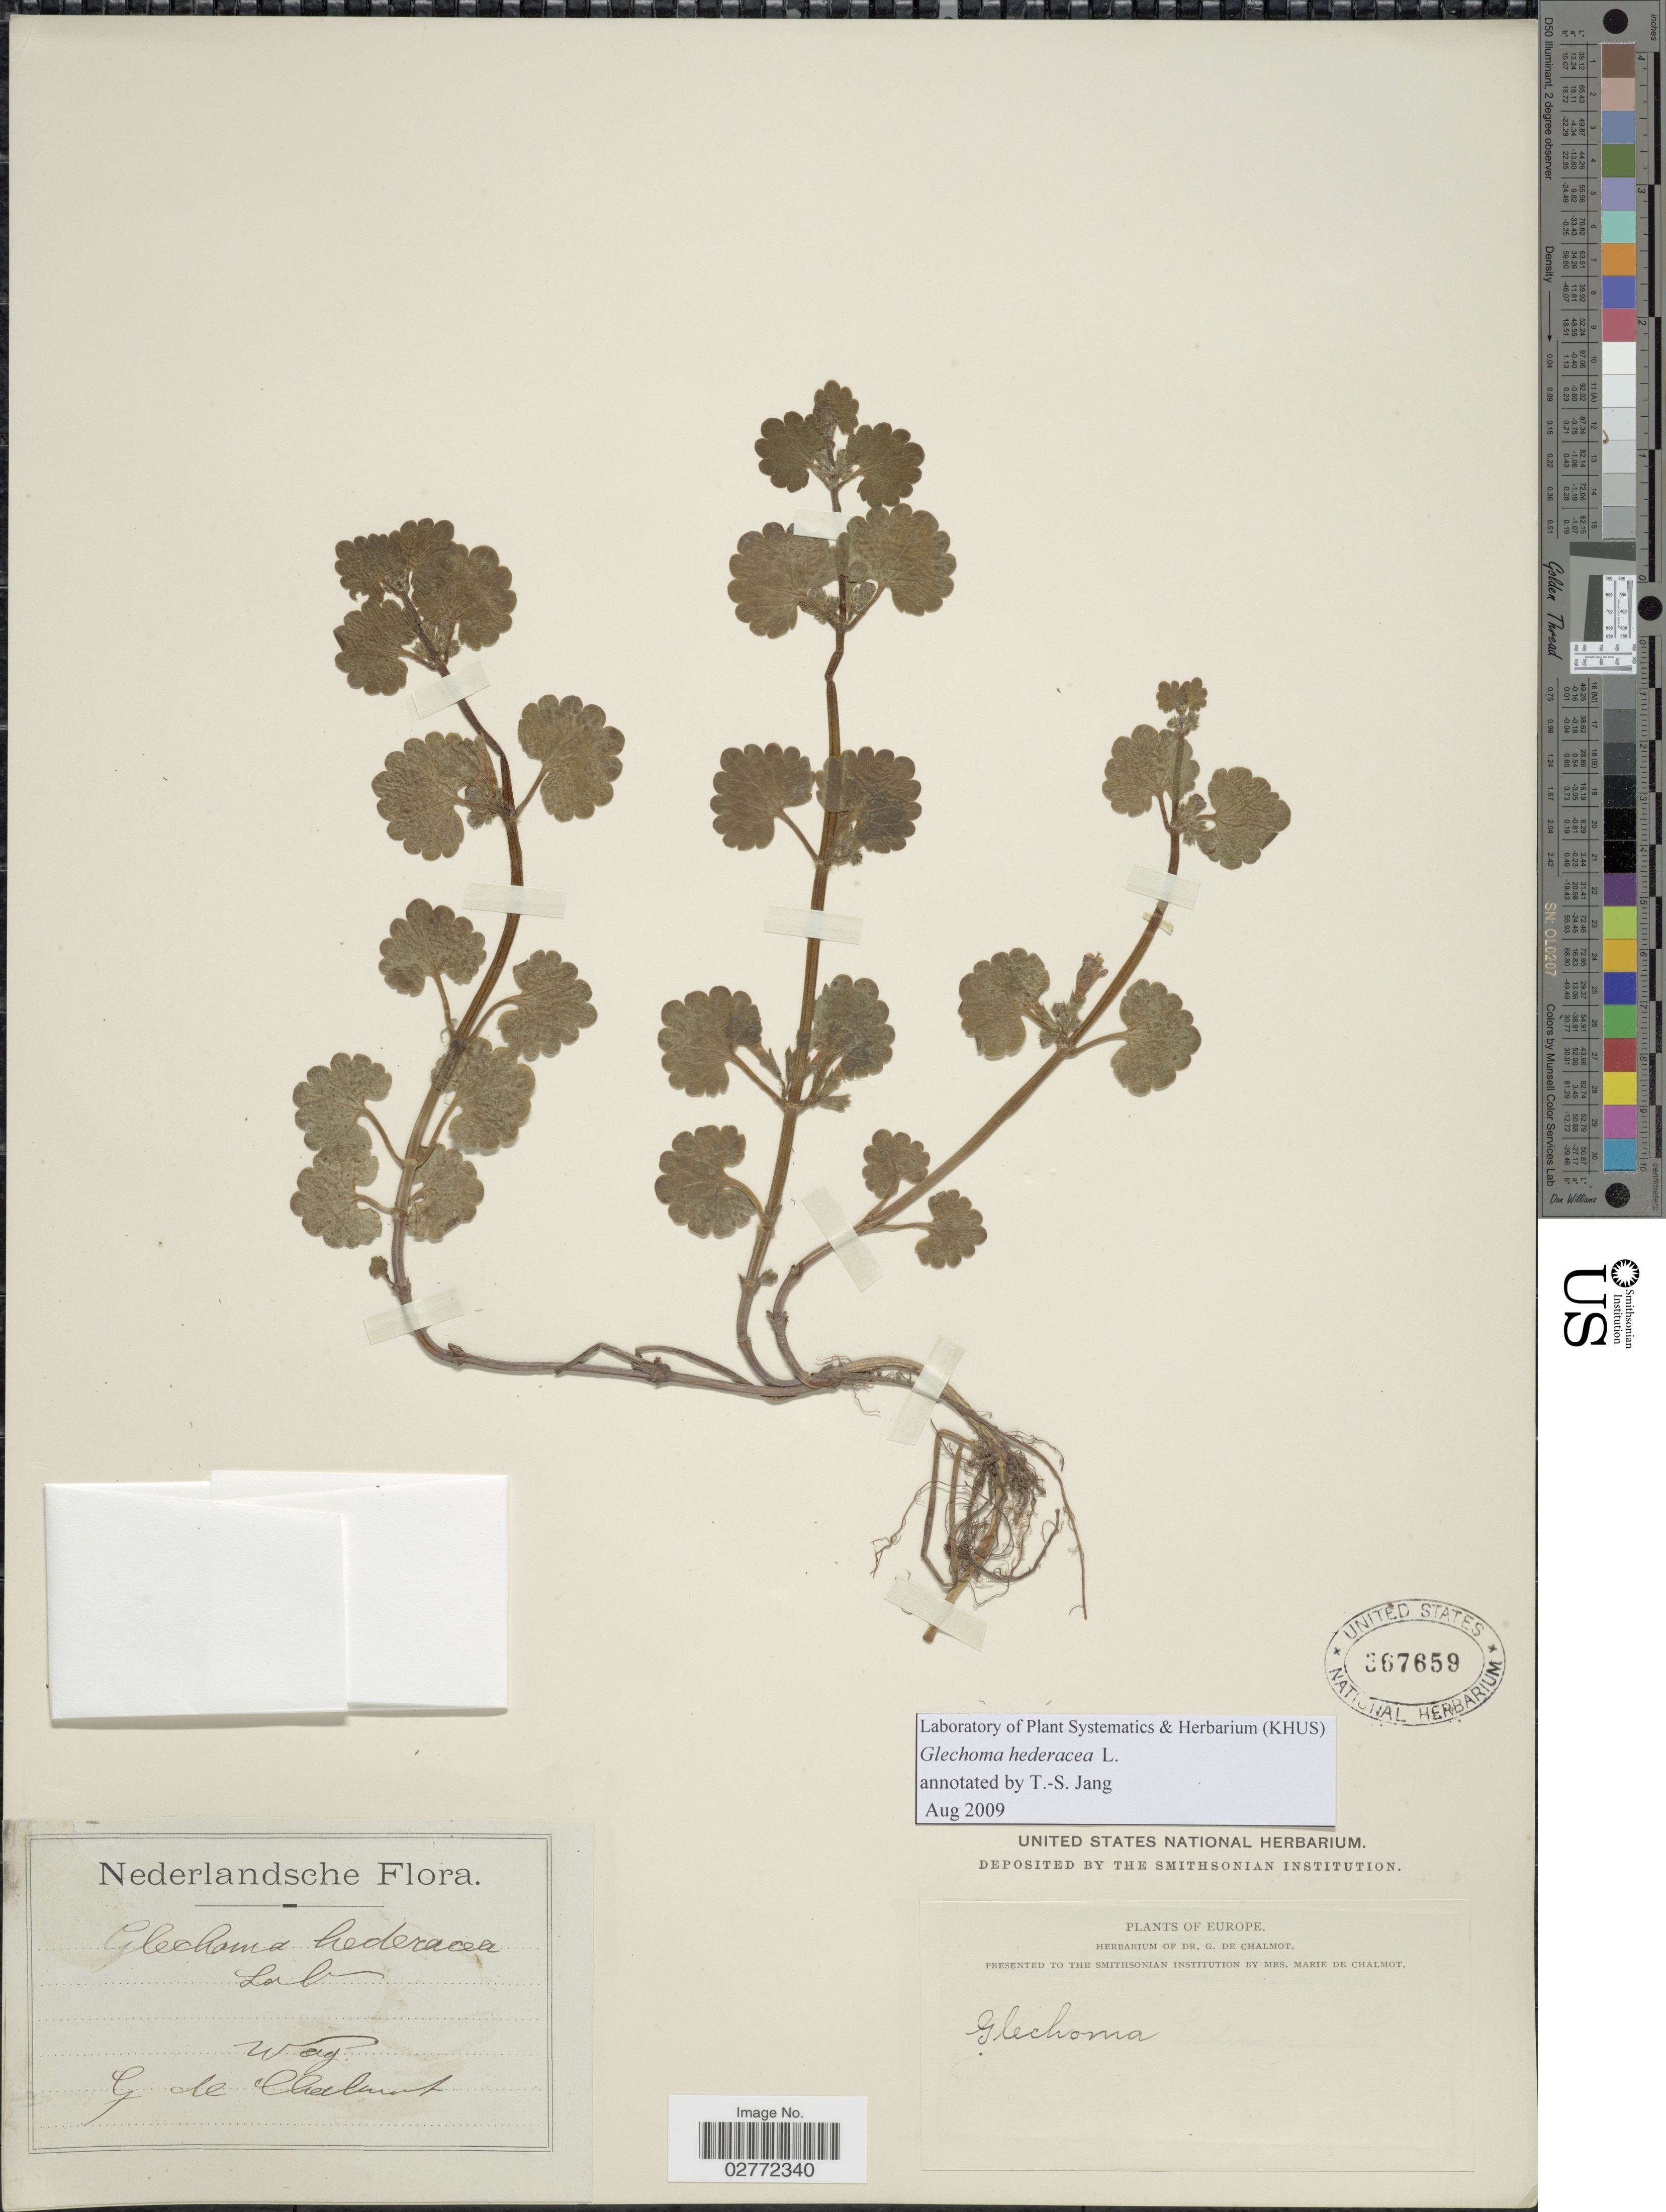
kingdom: Plantae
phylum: Tracheophyta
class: Magnoliopsida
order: Lamiales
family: Lamiaceae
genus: Glechoma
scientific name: Glechoma hederacea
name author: L.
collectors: G. de Chalmot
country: Netherlands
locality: Wag.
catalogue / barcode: US 367659